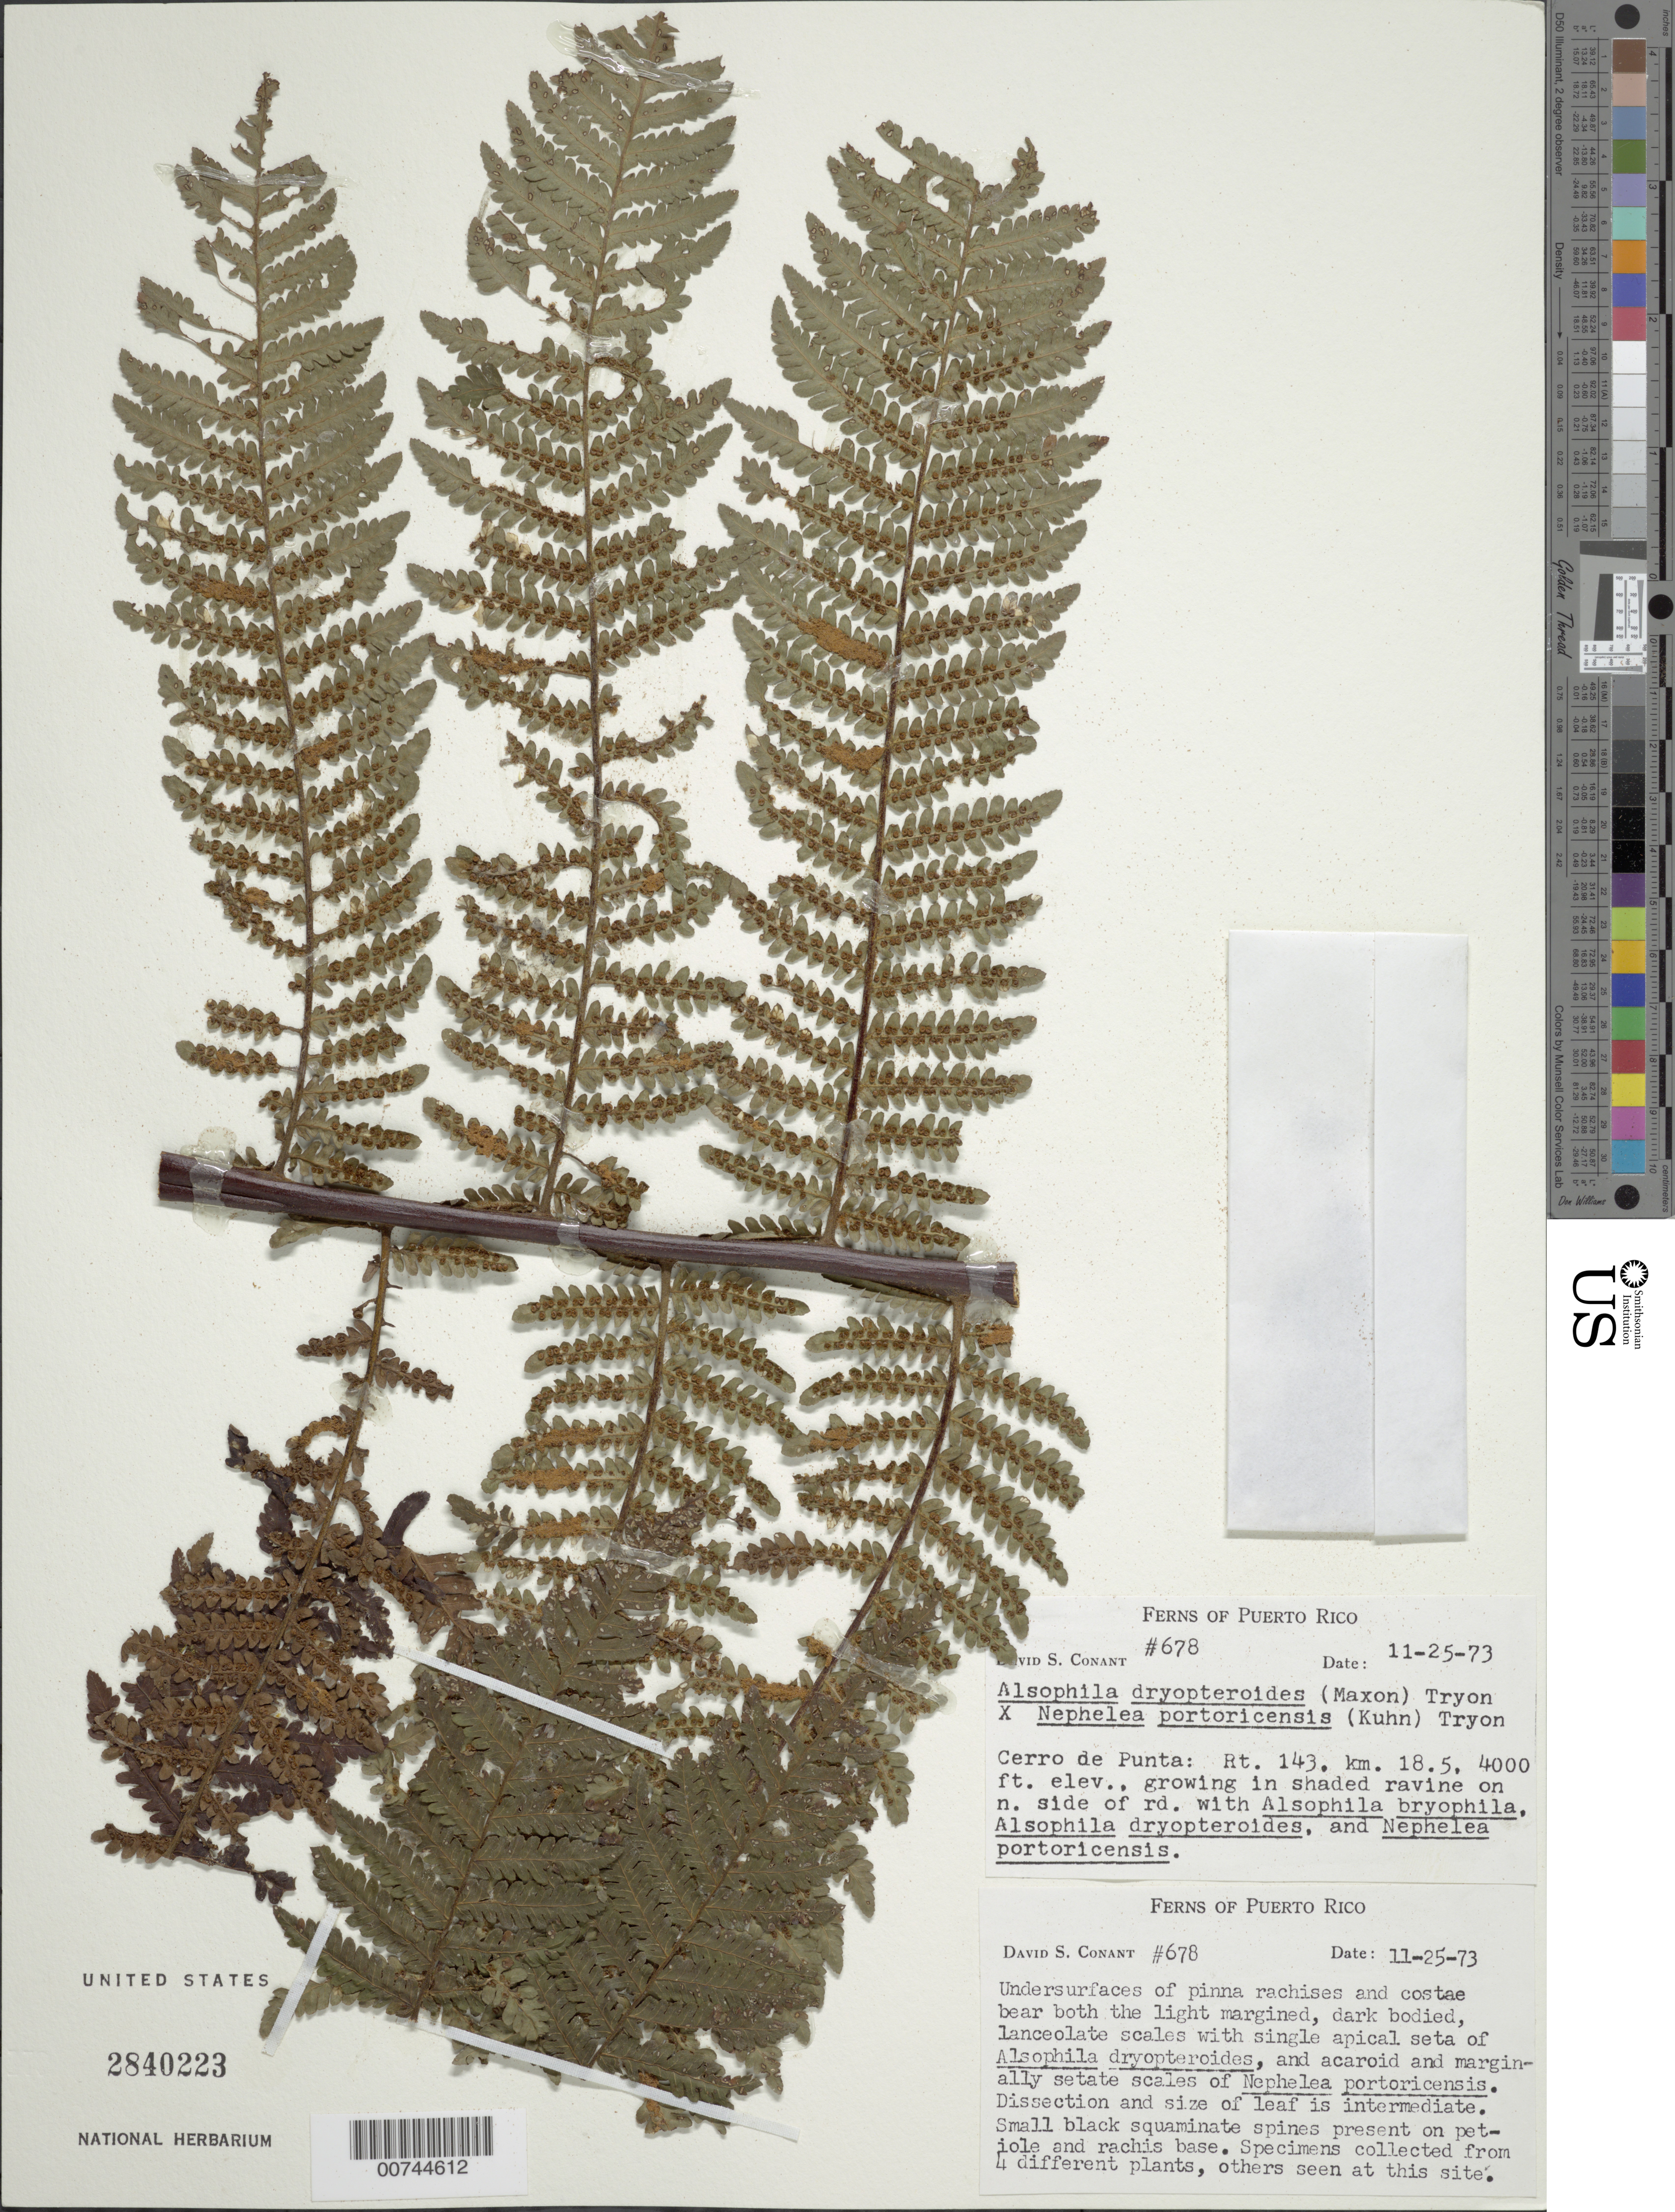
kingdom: Plantae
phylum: Tracheophyta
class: Polypodiopsida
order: Cyatheales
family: Cyatheaceae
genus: Alsophila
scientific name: Alsophila dryopteroides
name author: (Maxon) R.M. Tryon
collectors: D. S. Conant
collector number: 678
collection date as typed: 25 Nov 1973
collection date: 1973-11-25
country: Puerto Rico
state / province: Jayuya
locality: Cerro de Punta: Rt. 143, km 18.5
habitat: Growing in shaded ravine on N side of Road with Alsophila bryophila, A. dryopteroides, and Nephelea portoricensis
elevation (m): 1219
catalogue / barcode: US 2840223